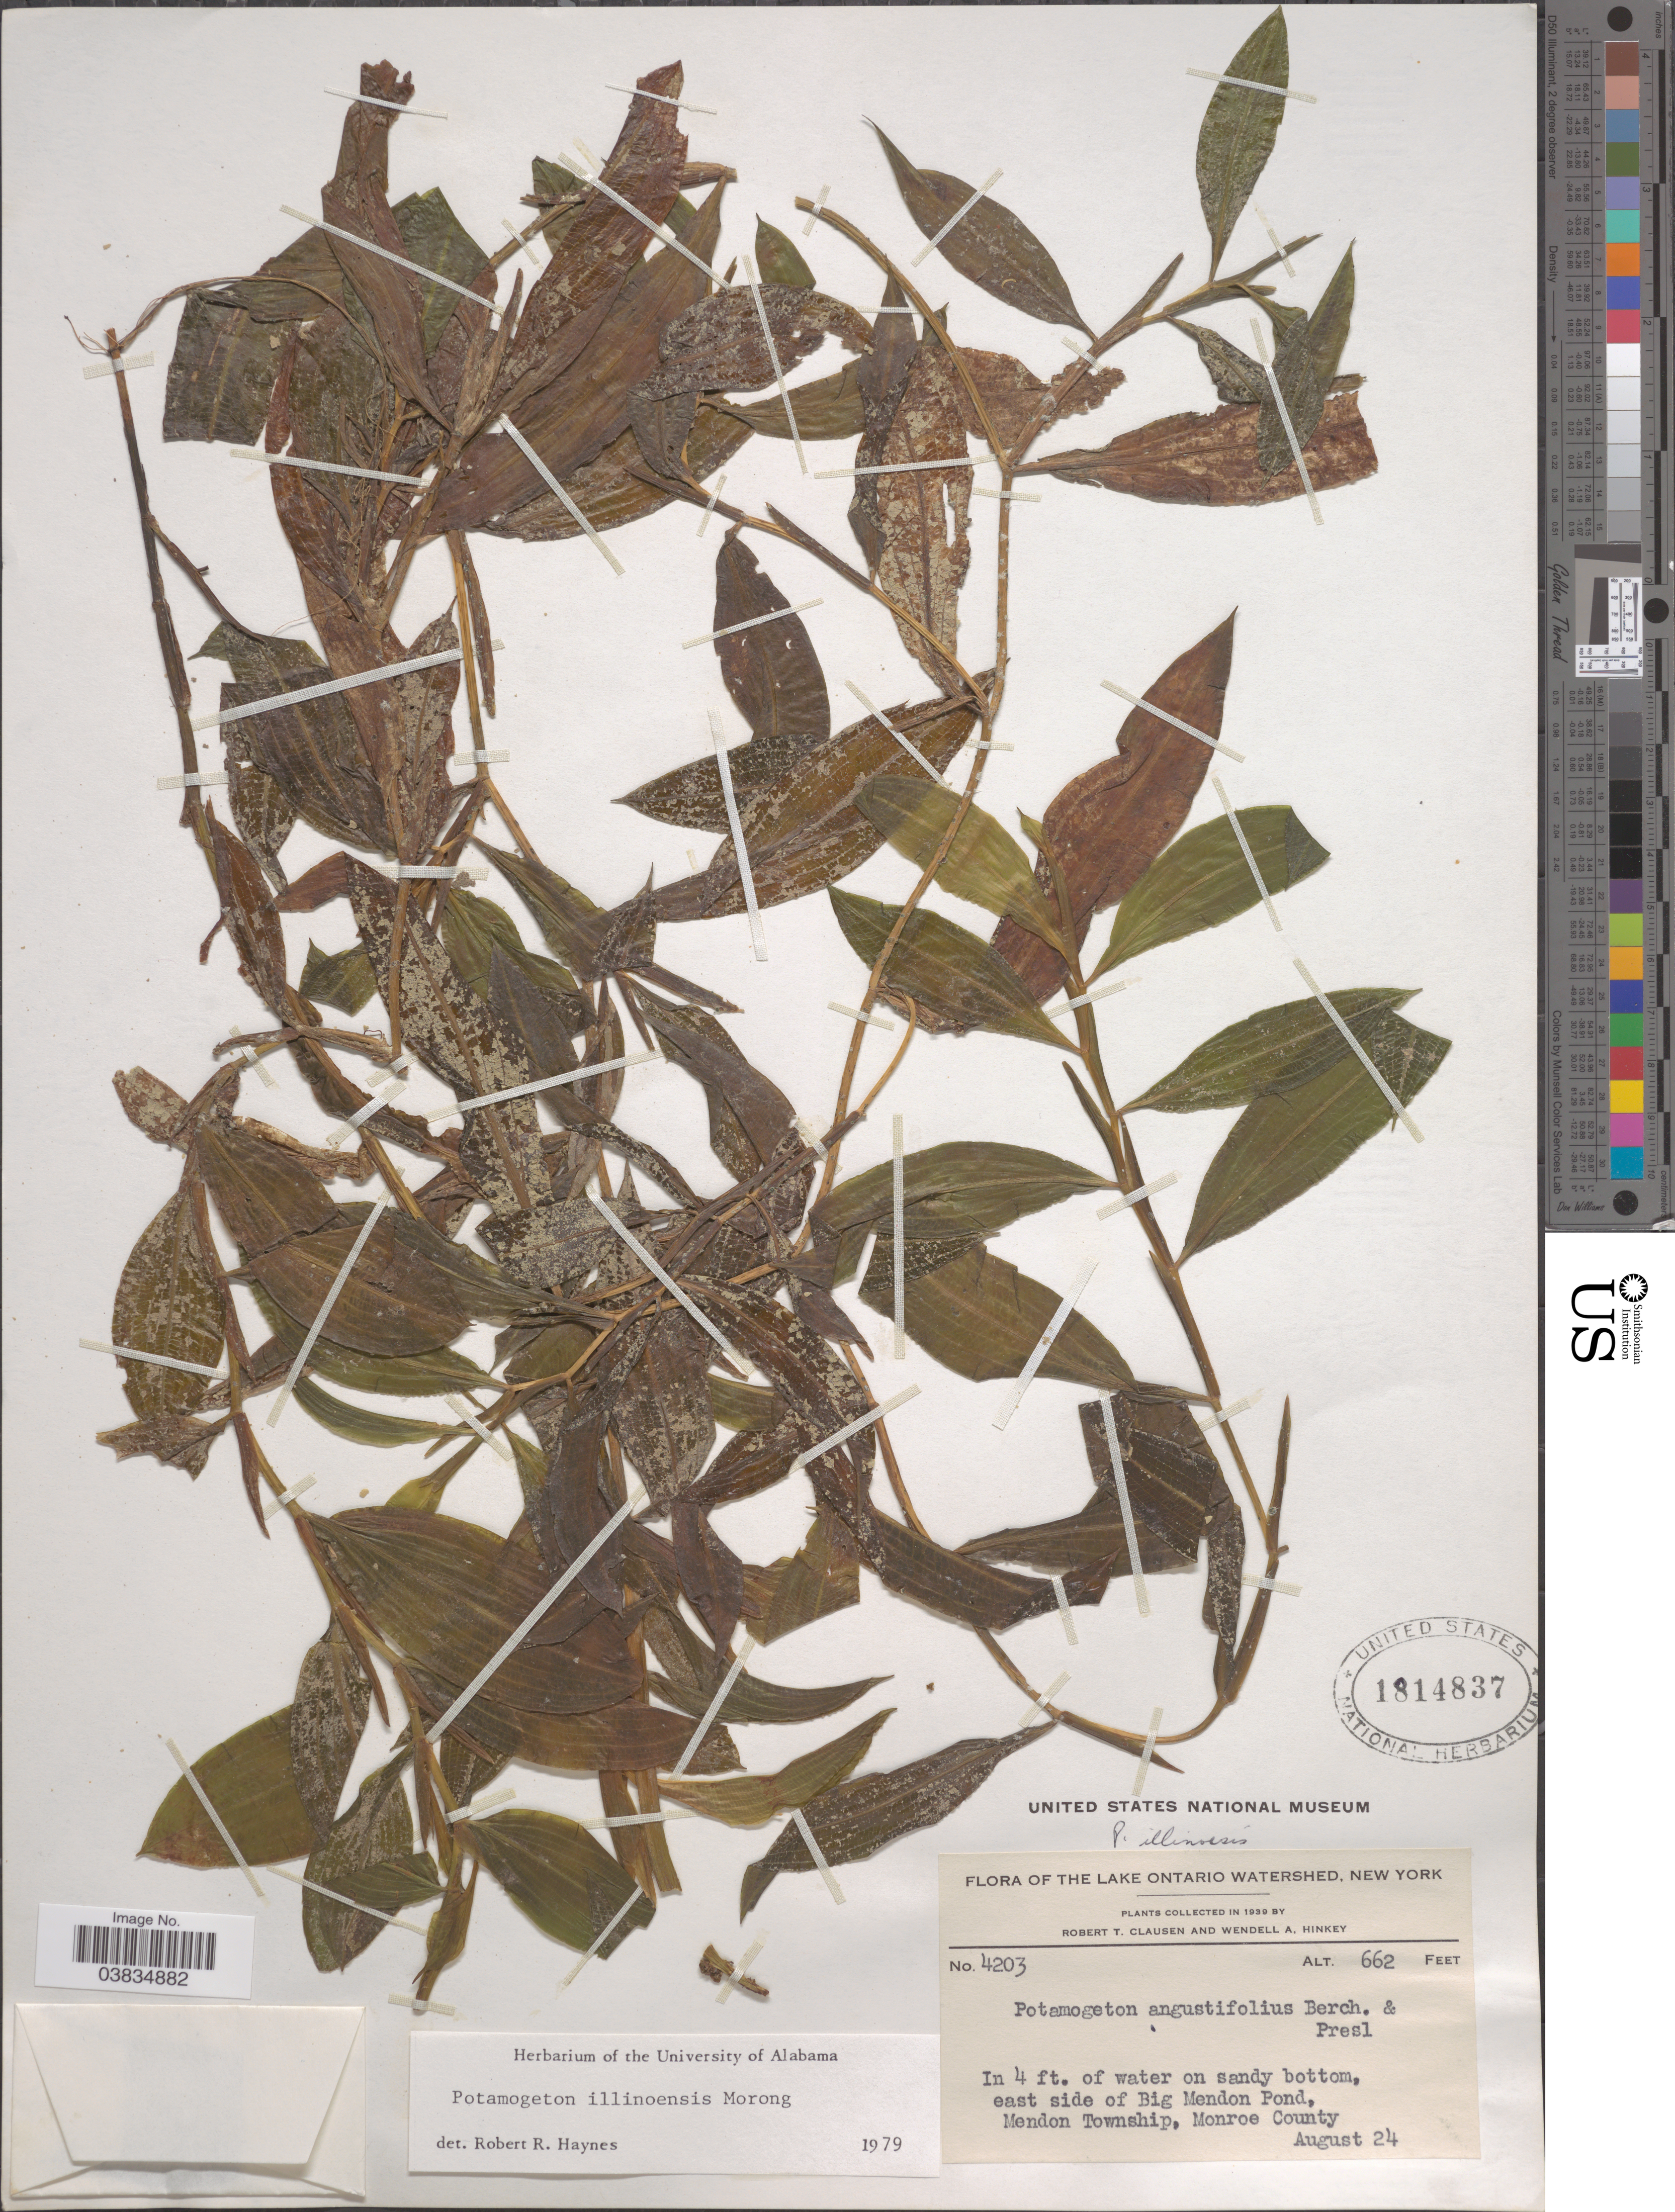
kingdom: Plantae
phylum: Tracheophyta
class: Liliopsida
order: Alismatales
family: Potamogetonaceae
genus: Potamogeton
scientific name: Potamogeton illinoensis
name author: Morong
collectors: R. T. Clausen & W. Hinkey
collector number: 4203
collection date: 1939-08-24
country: United States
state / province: New York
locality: Lake Ontario Watershed. East side of Big Mendon Pond, Mendon Township, Monroe County.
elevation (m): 202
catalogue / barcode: US 1814837